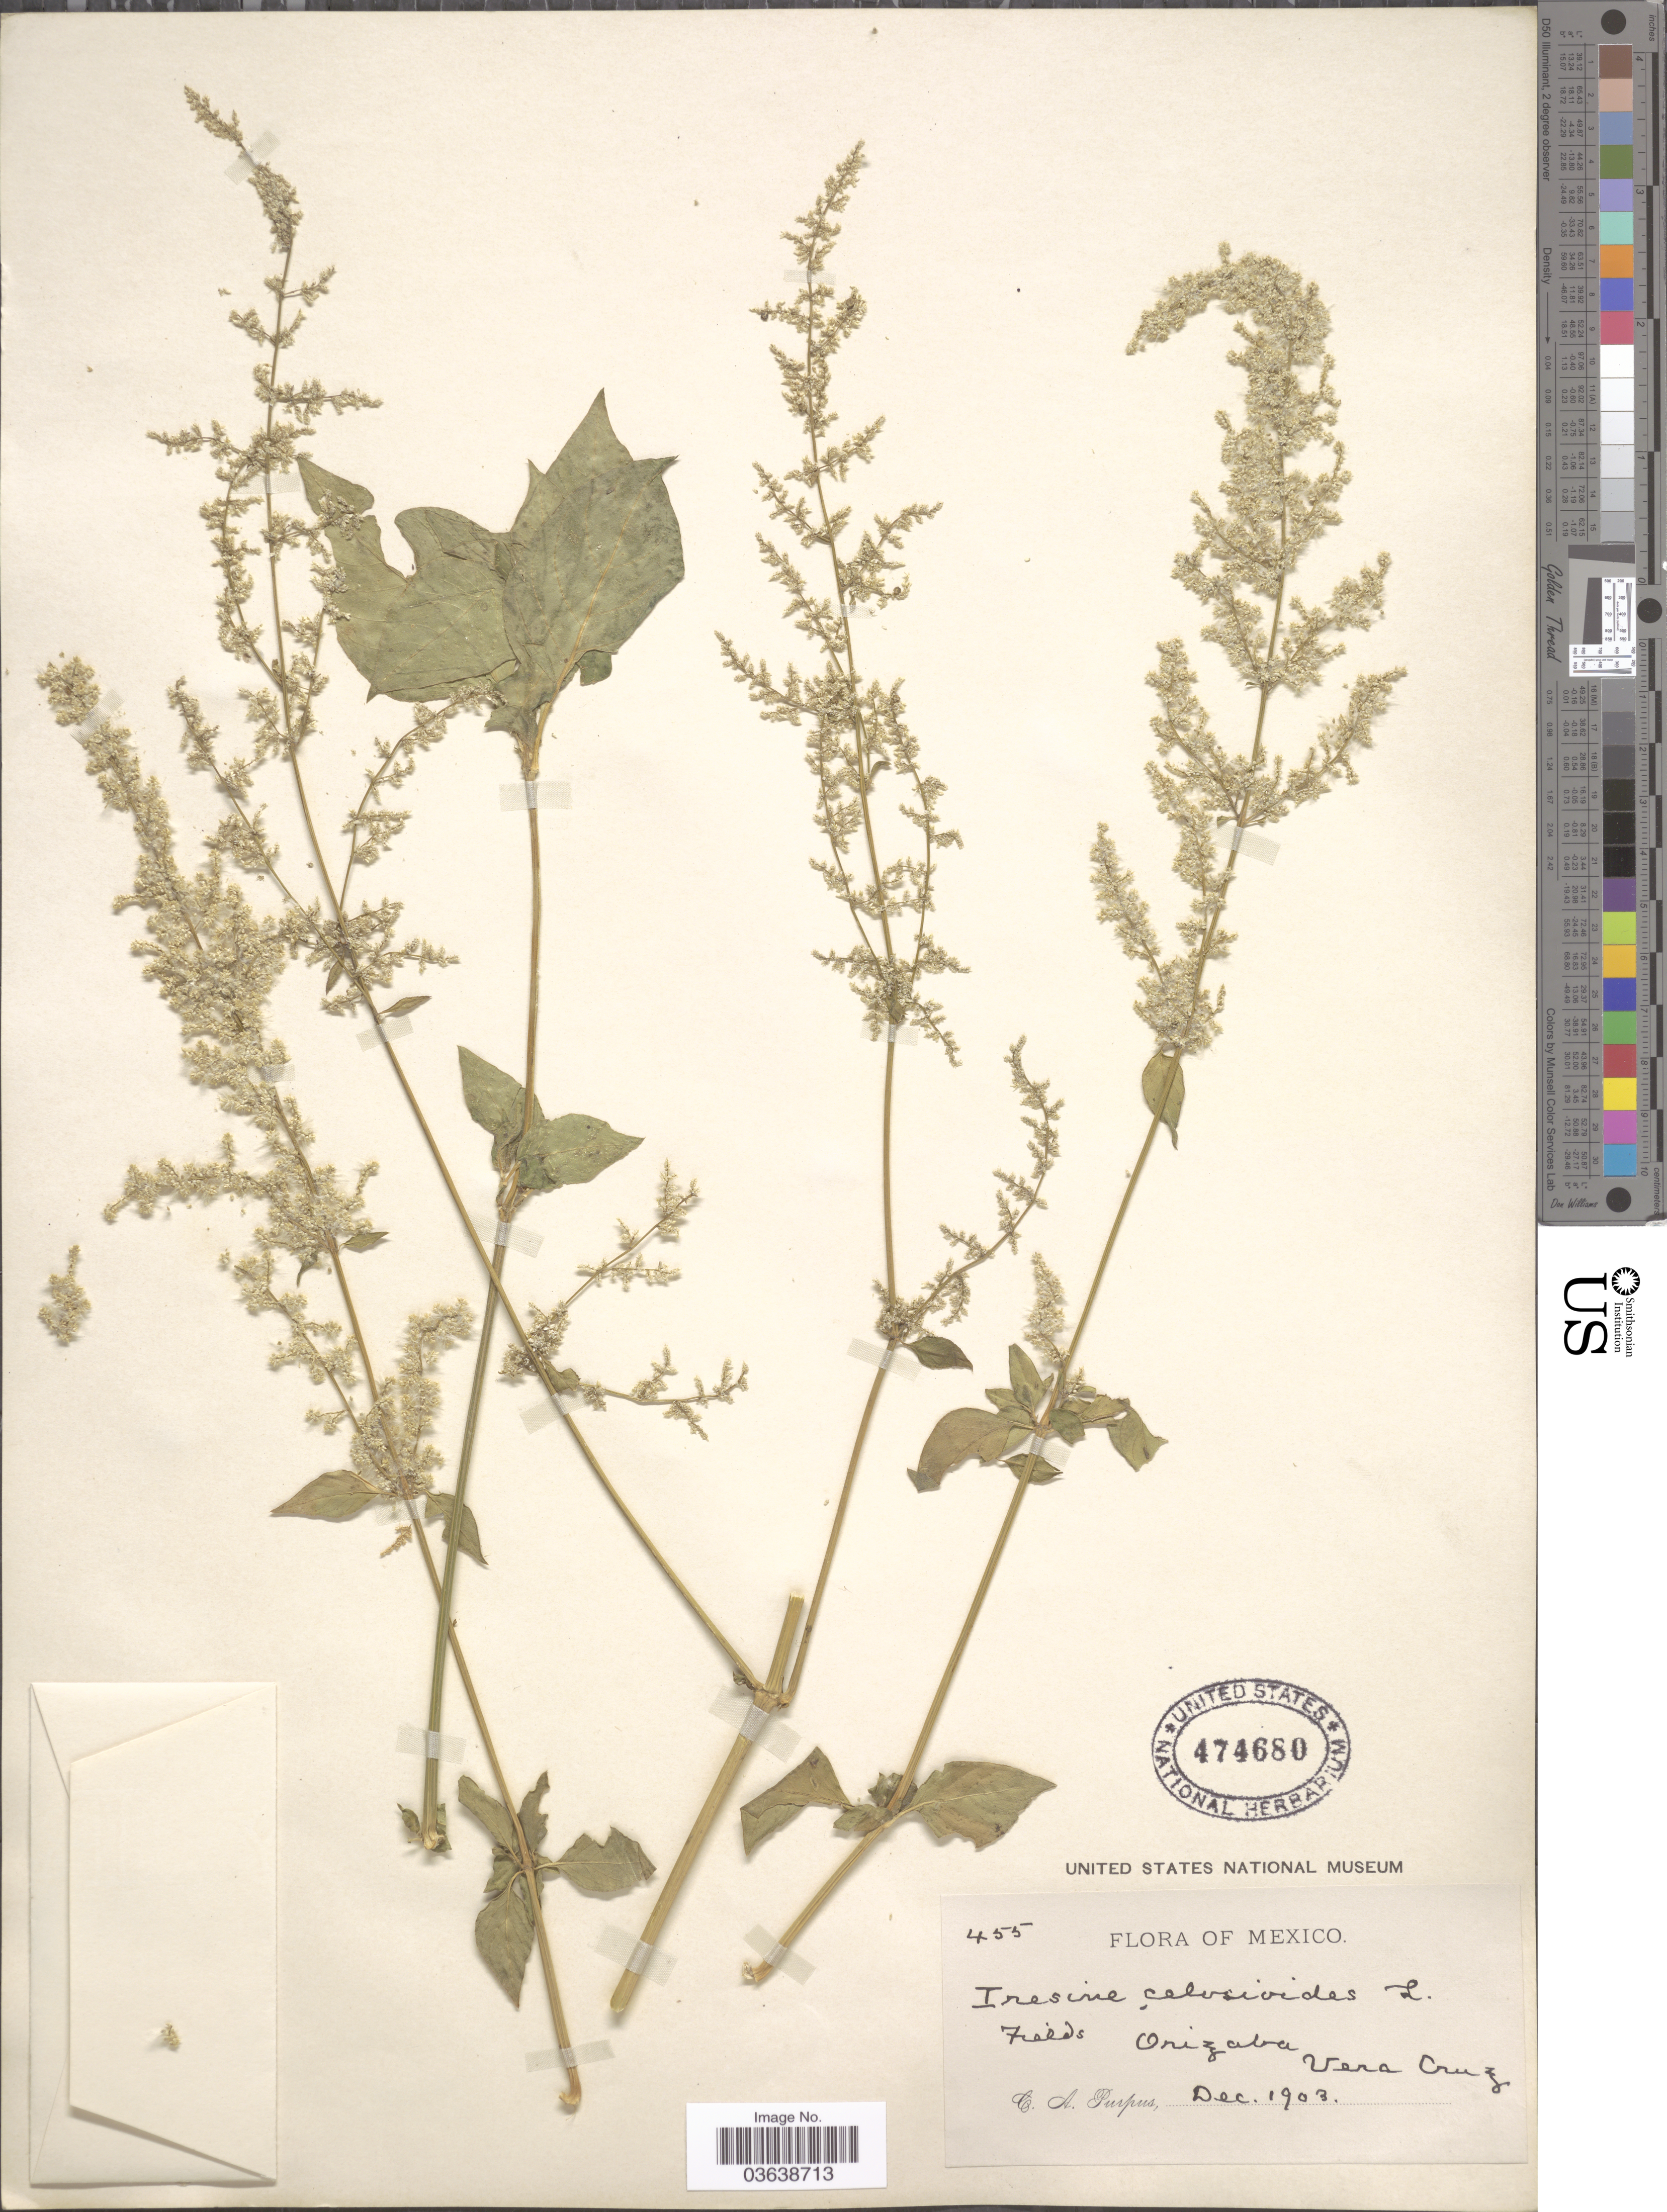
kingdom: Plantae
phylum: Tracheophyta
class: Magnoliopsida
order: Caryophyllales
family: Amaranthaceae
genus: Iresine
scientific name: Iresine celosia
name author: L.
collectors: C. A. Purpus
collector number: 455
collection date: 1903-12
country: Mexico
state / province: Veracruz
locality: Orizaba, Vera Cruz.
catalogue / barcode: US 474680